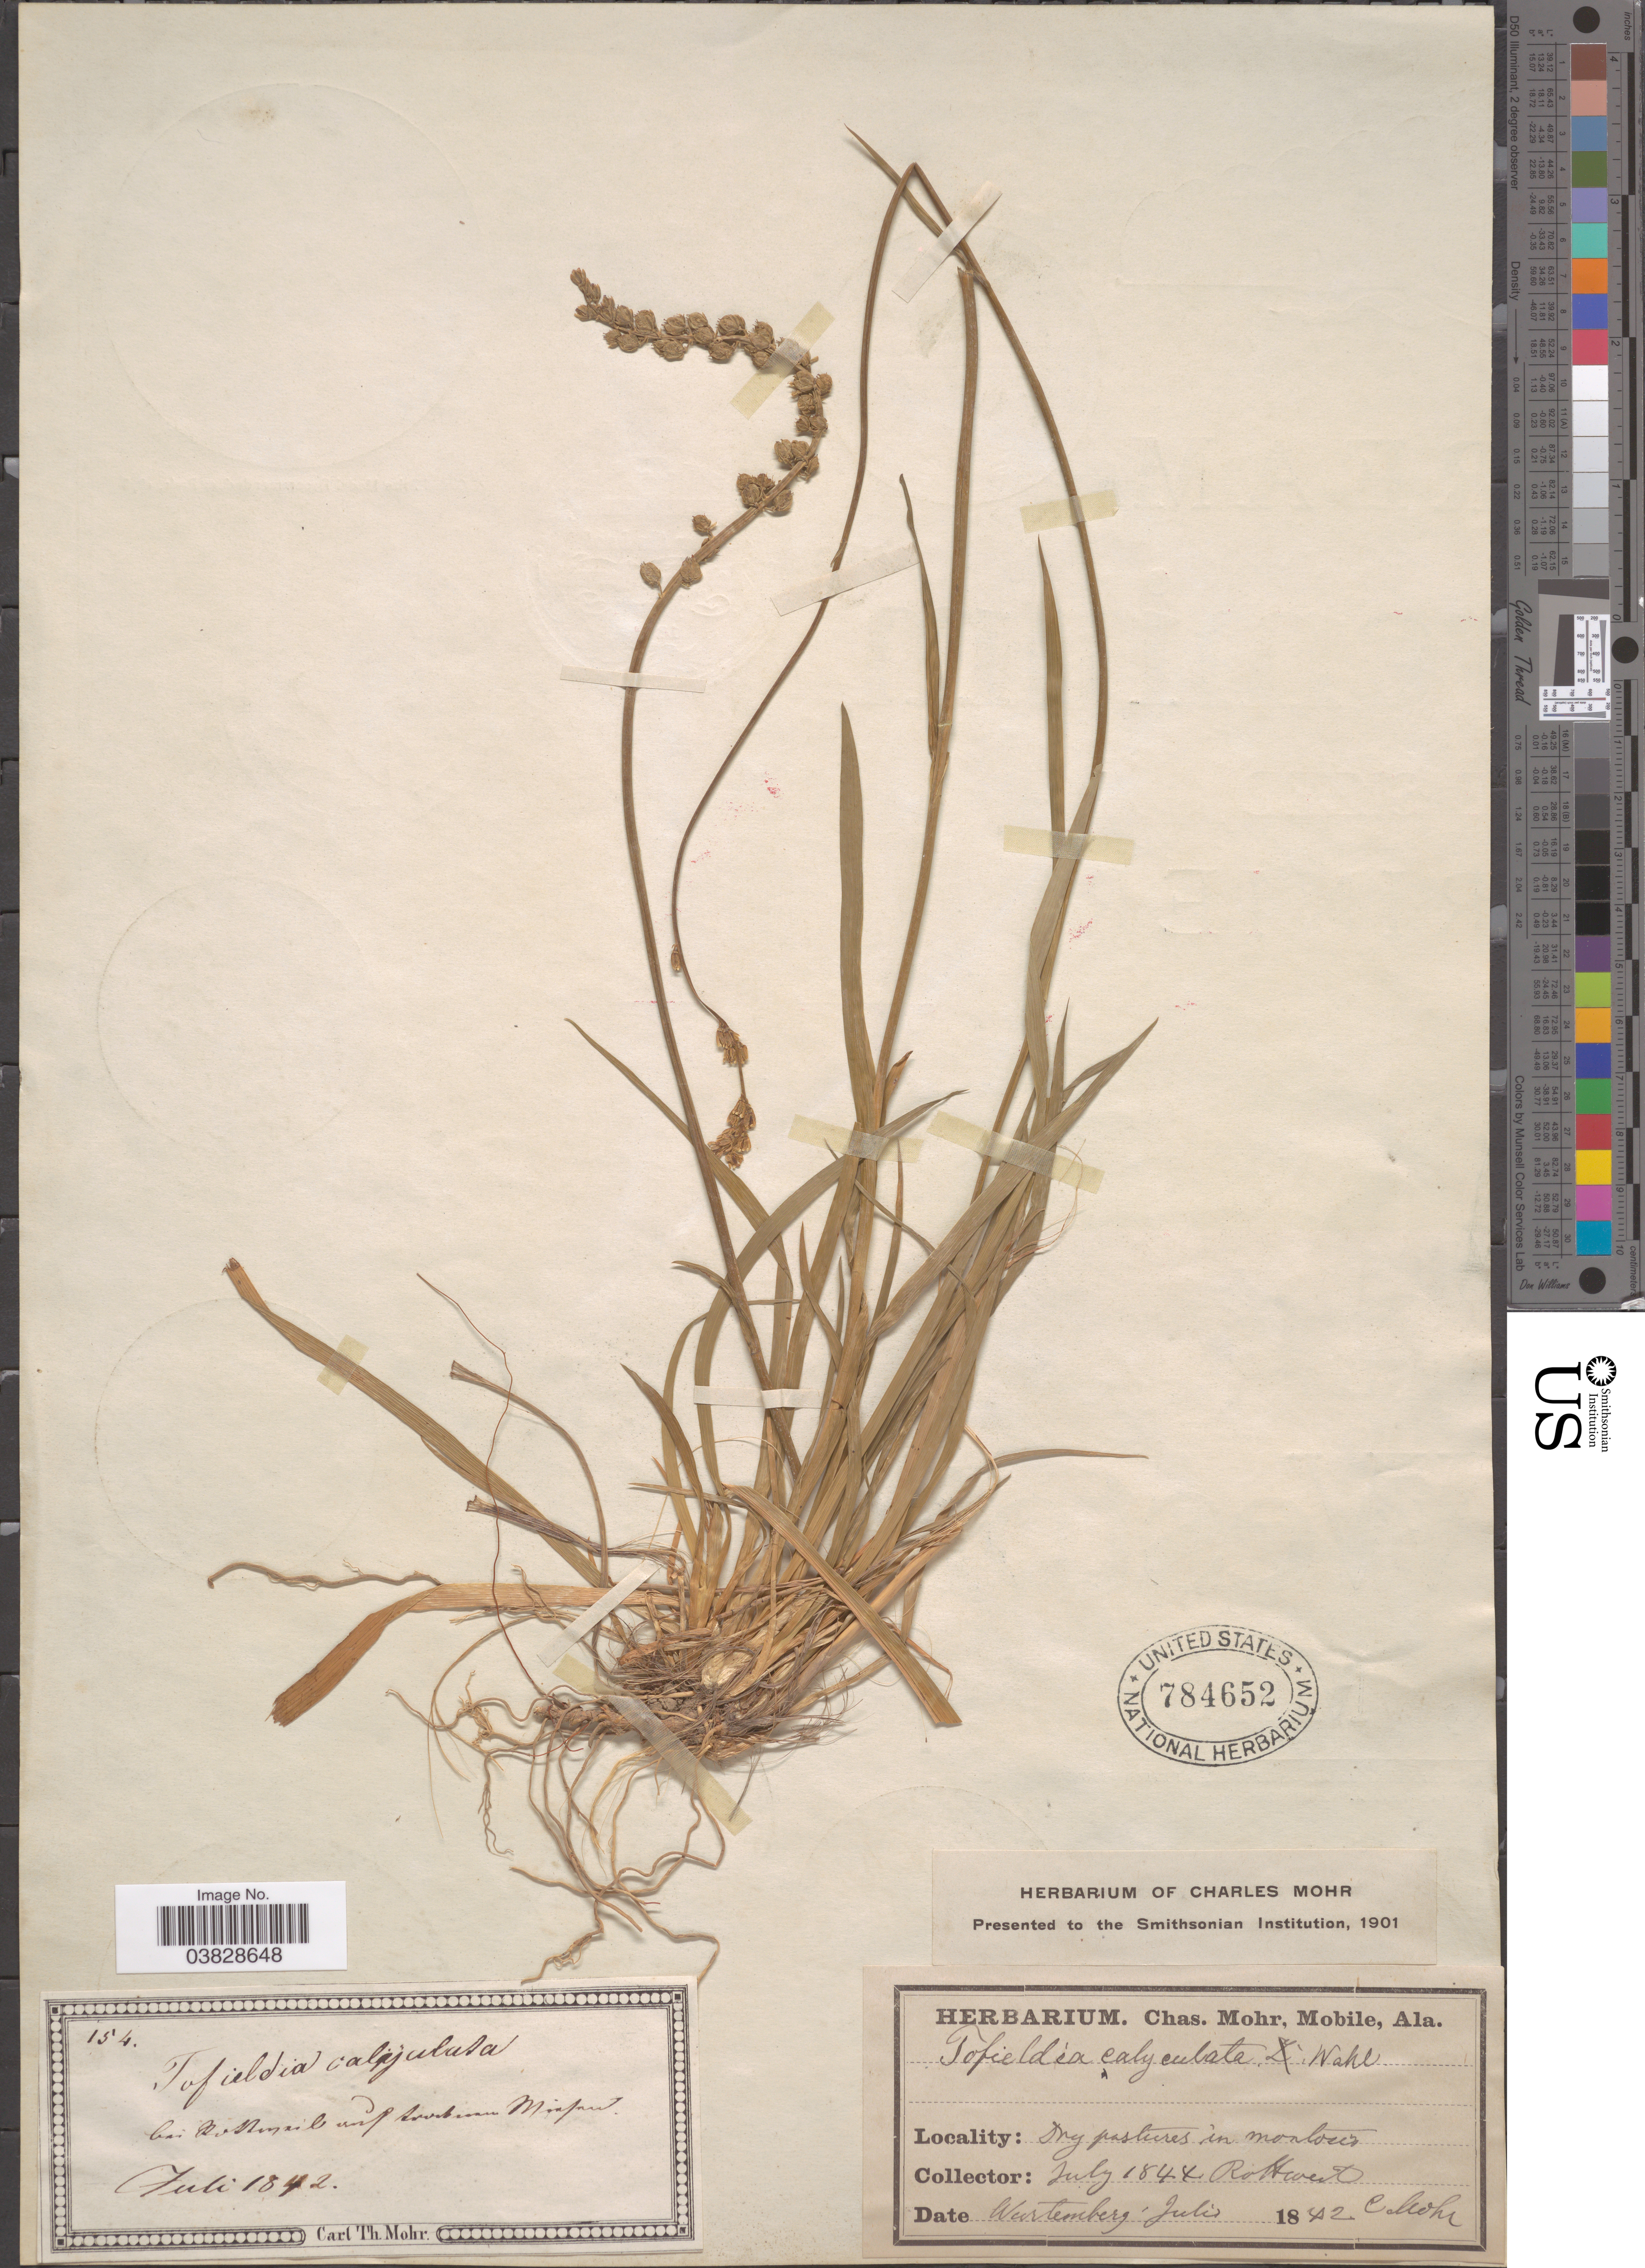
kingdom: Plantae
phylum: Tracheophyta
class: Liliopsida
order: Alismatales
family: Tofieldiaceae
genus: Tofieldia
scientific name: Tofieldia calyculata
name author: (L.) Wahlenb.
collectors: Mohr, C. T. (herbarium)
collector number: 154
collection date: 1842-07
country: Germany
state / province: Baden-Württemberg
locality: Bei [illegible text]. Dry pastures in montosis. Wurtemberg.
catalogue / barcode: US 784652